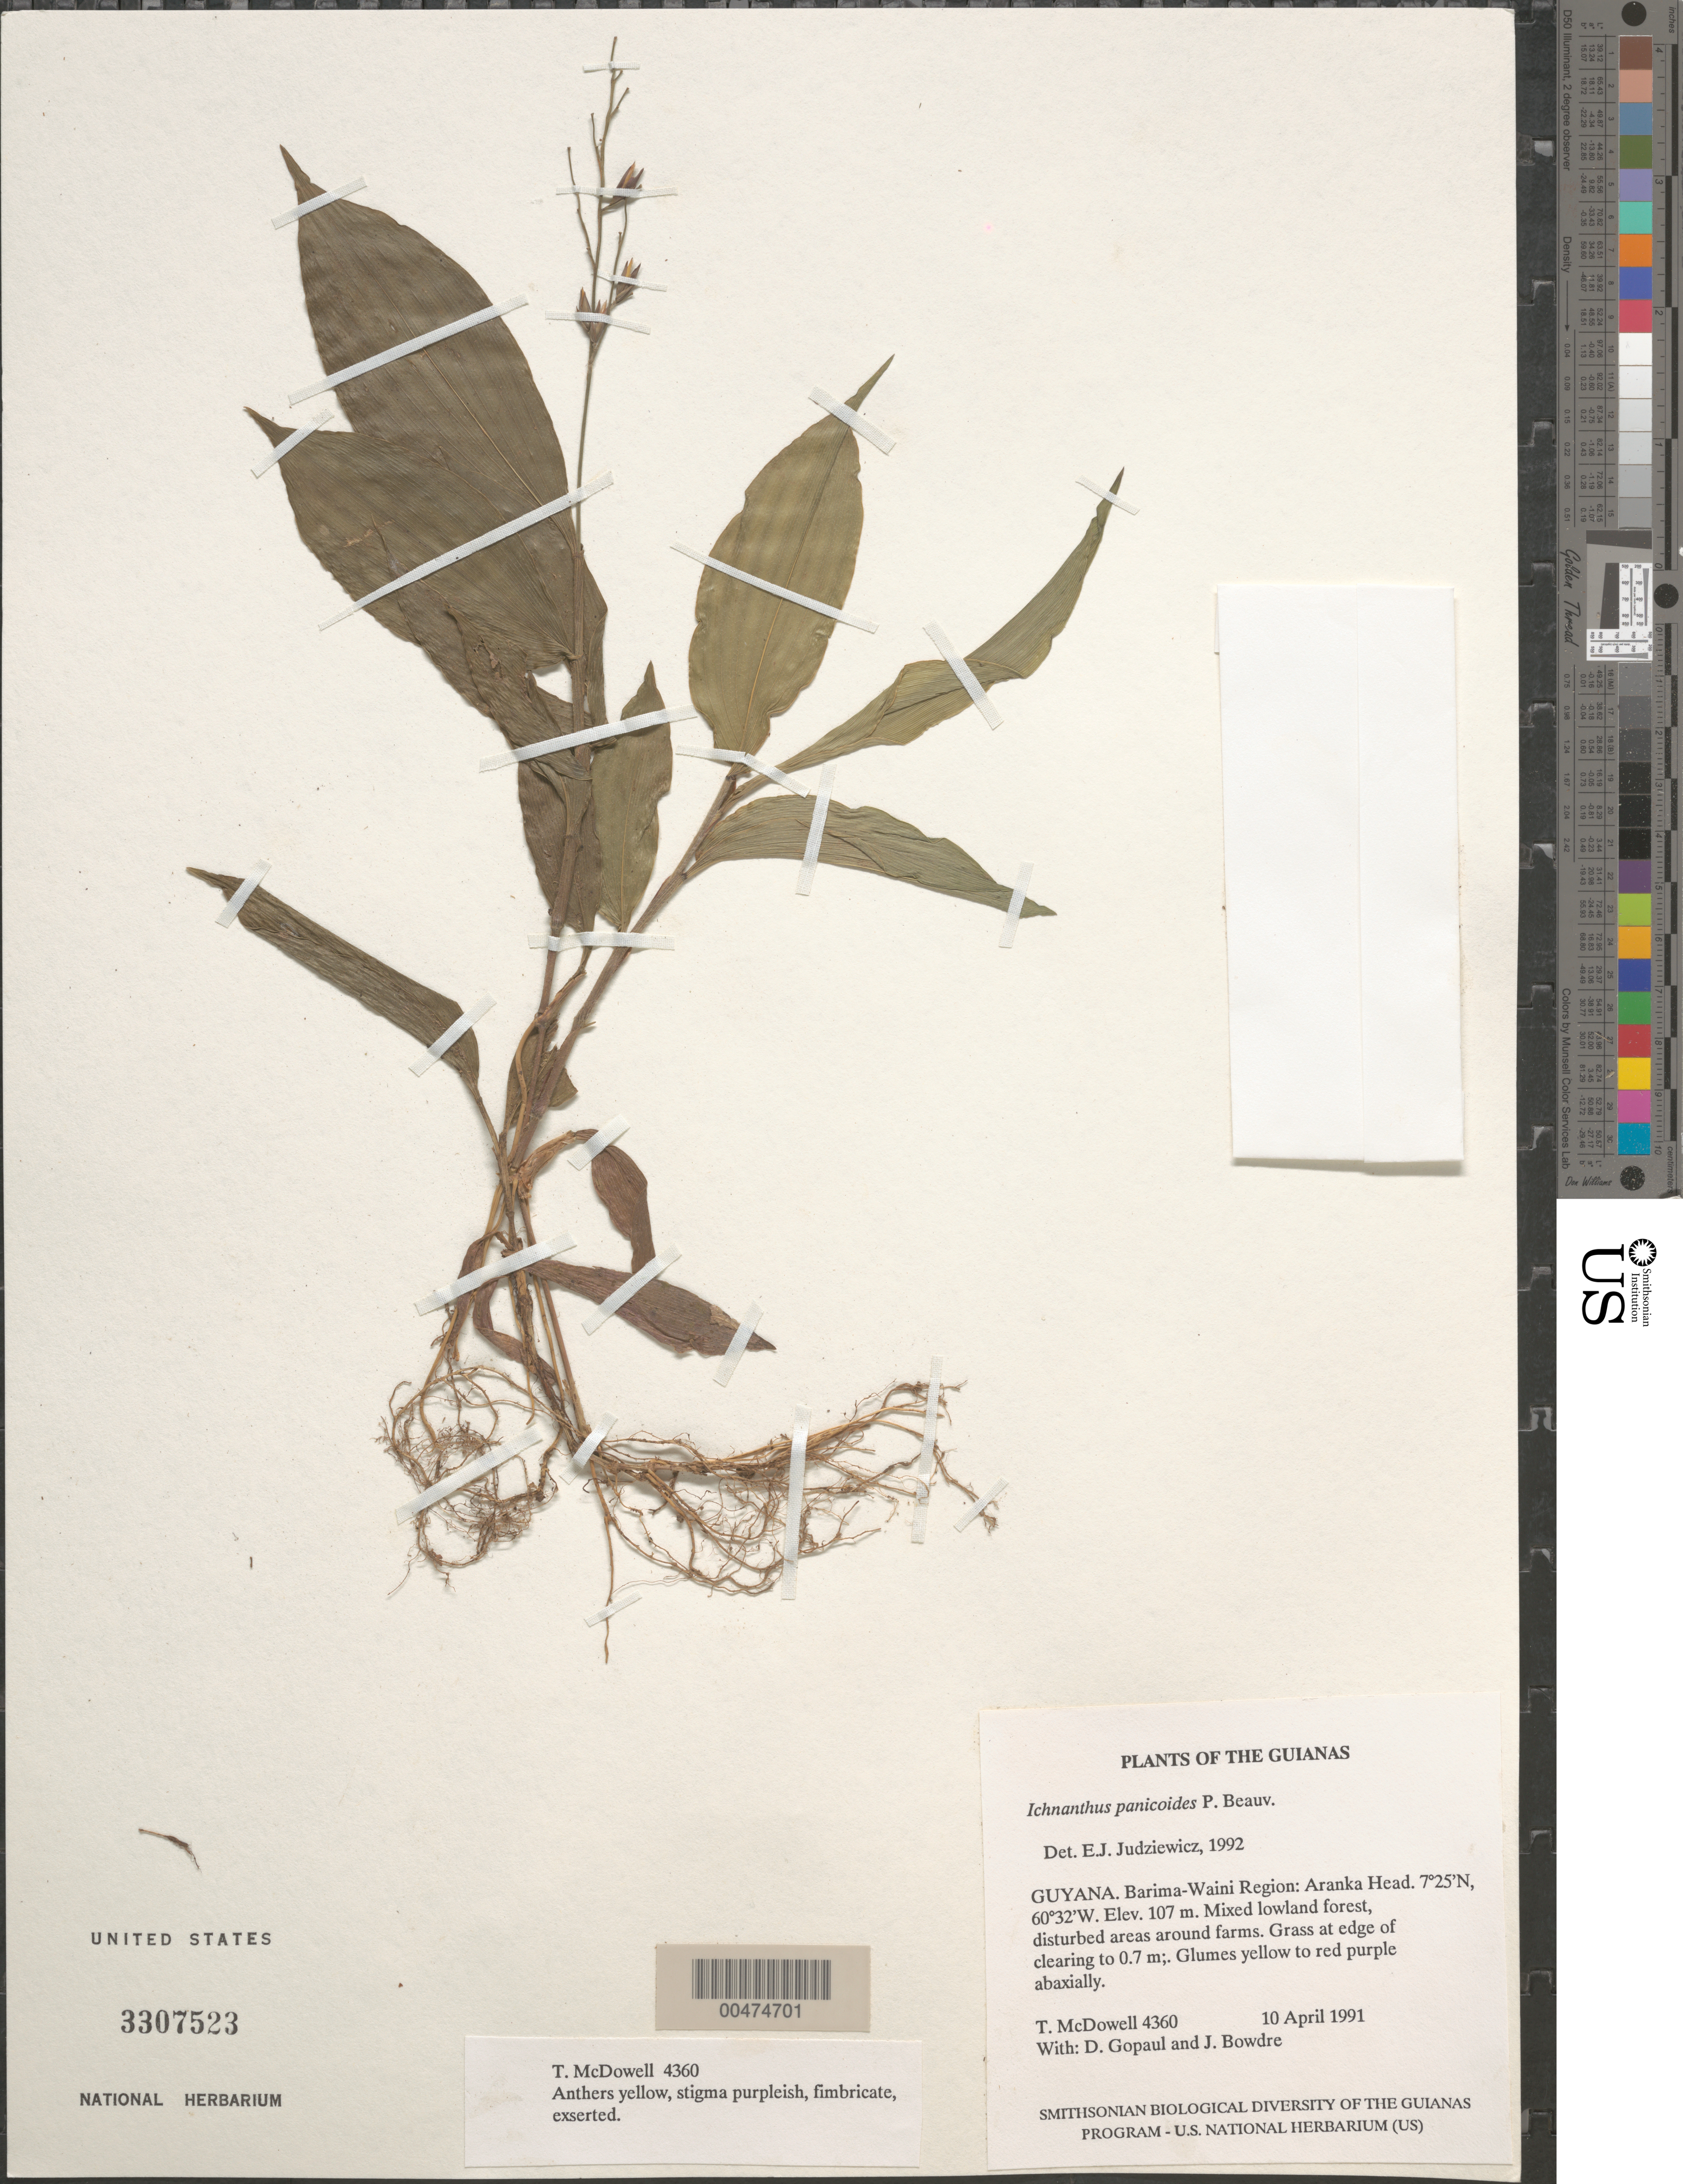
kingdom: Plantae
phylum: Tracheophyta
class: Liliopsida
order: Poales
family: Poaceae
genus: Ichnanthus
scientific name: Ichnanthus panicoides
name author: P. Beauv.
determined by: Judziewicz, E. J.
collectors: T. McDowell, D. Gopaul & J. Bowdre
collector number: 4360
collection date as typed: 10 April 1991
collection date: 1991-04-10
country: Guyana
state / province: Barima-Waini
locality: Aranka Head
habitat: Mixed lowland forest, disturbed areas around farms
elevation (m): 107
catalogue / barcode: US 3307523